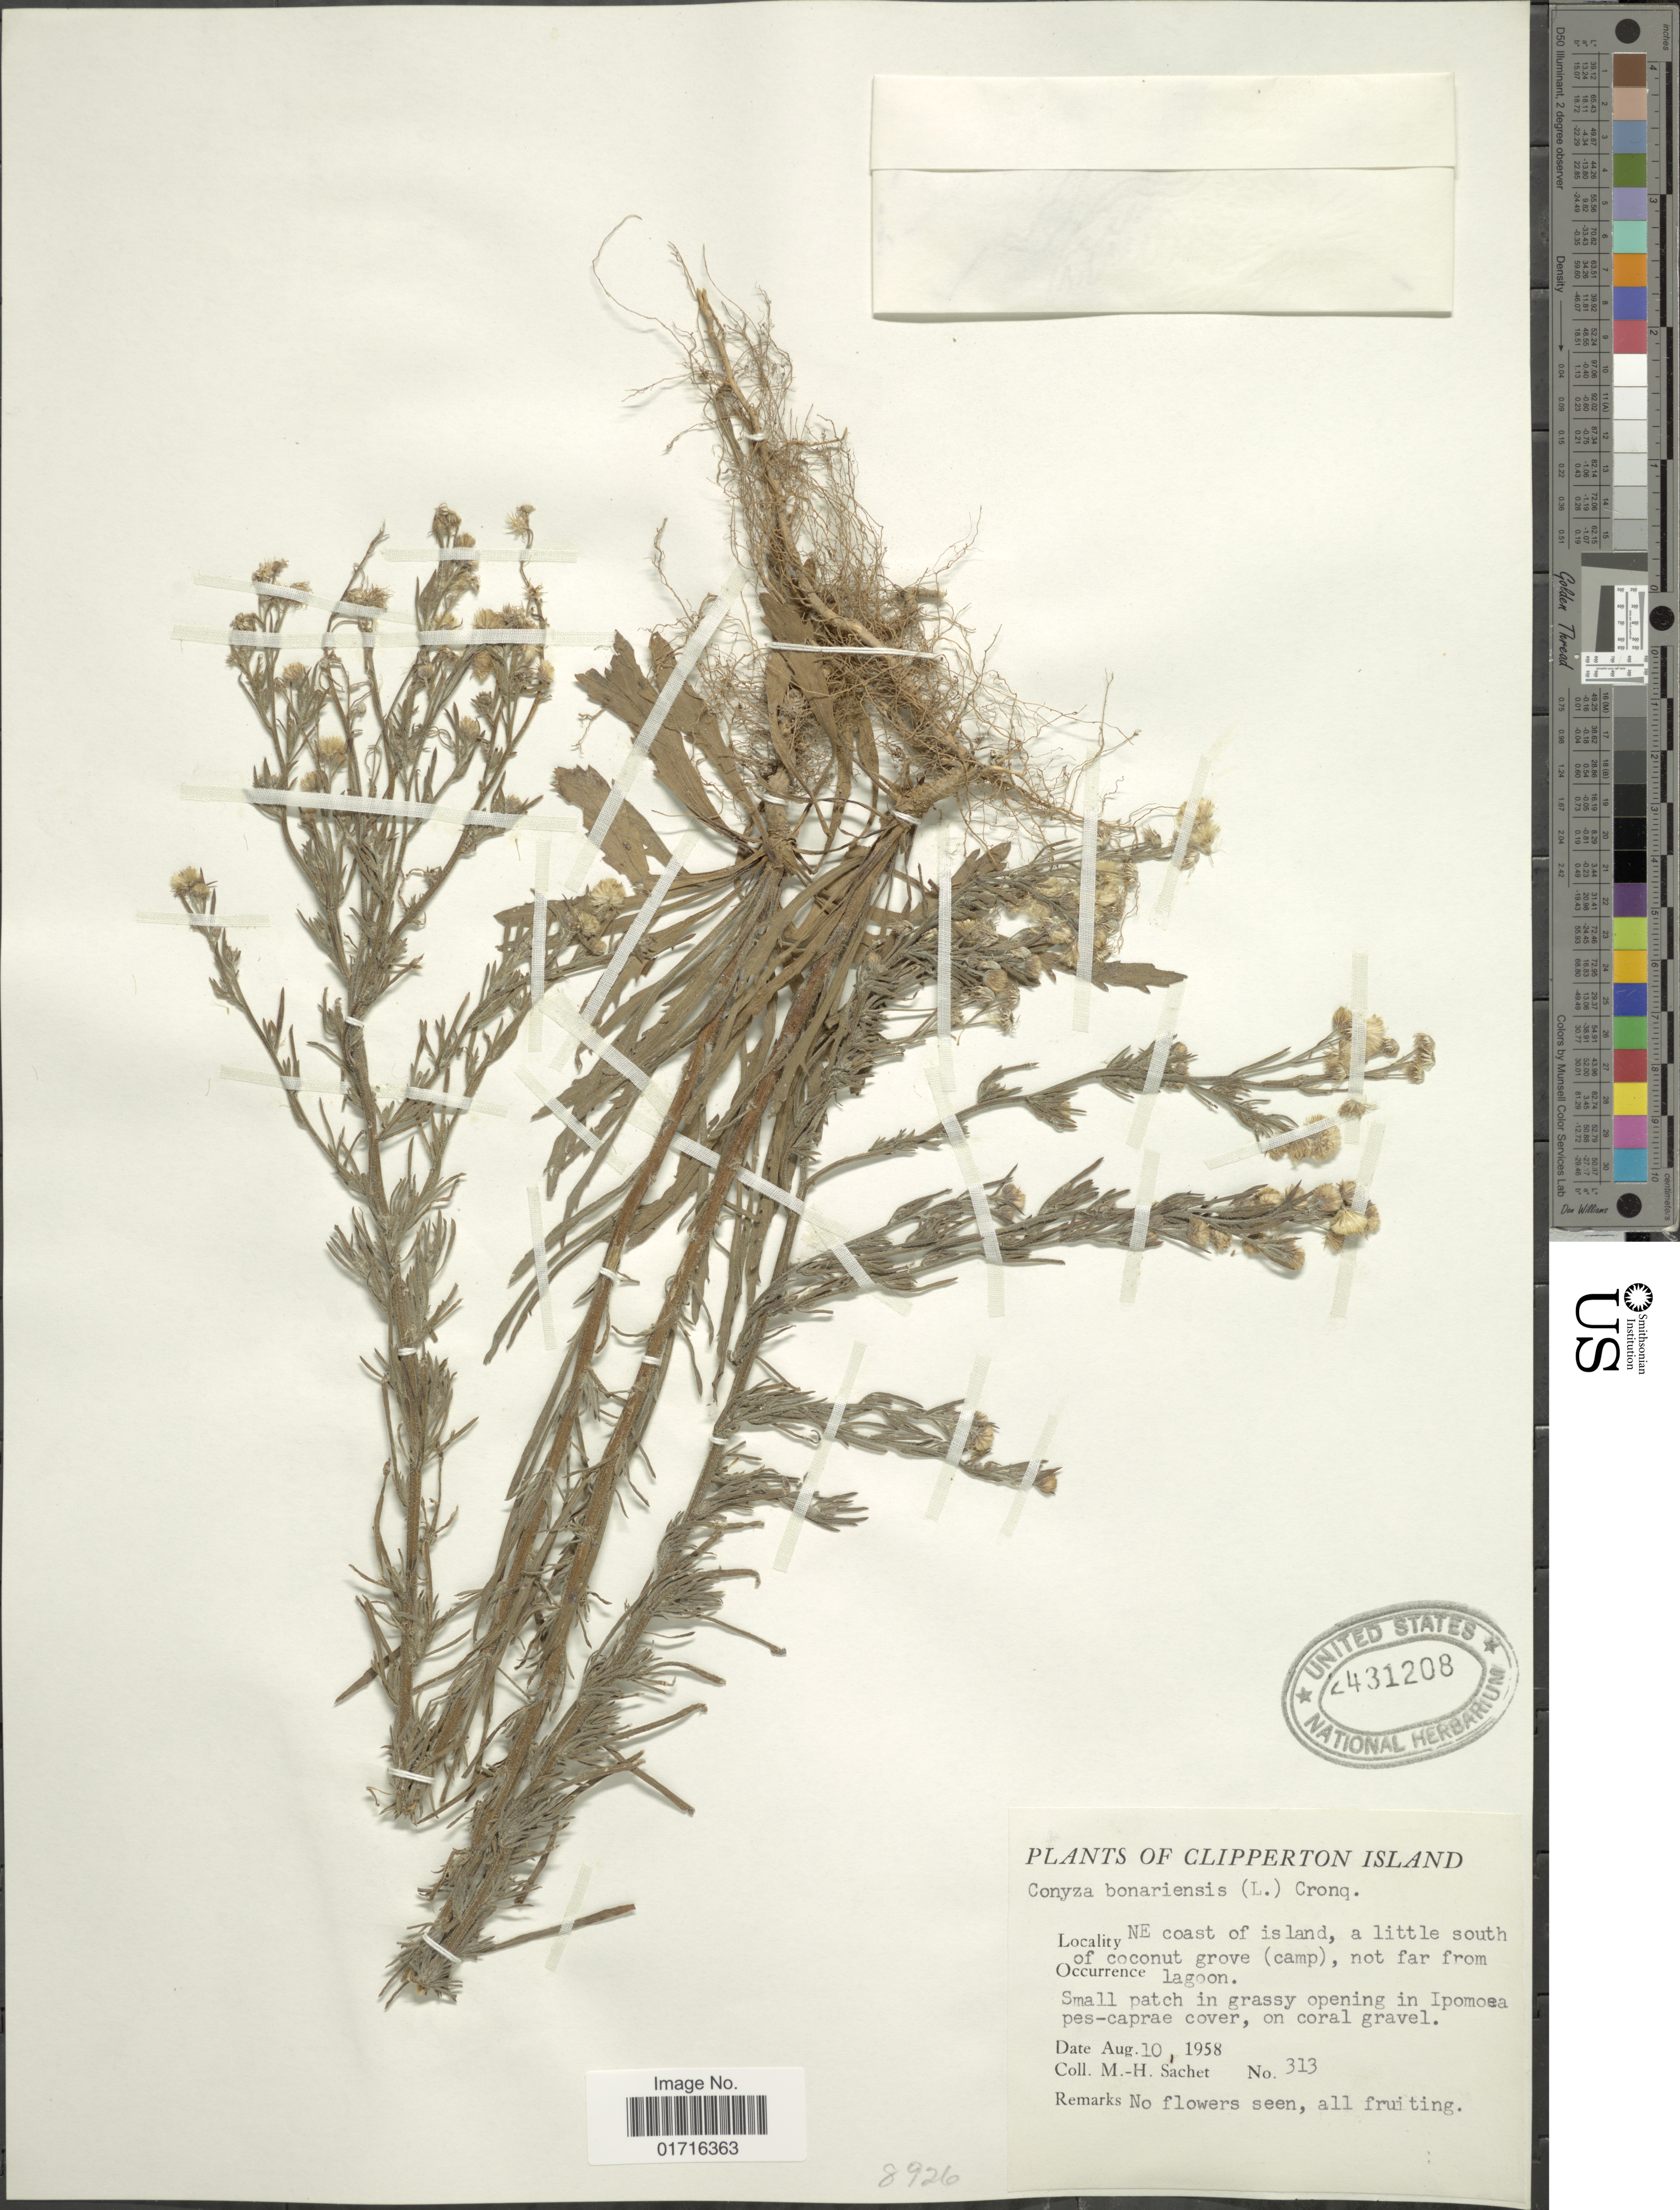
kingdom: Plantae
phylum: Tracheophyta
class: Magnoliopsida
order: Asterales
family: Asteraceae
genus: Conyza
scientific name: Conyza bonariensis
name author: (L.) Cronq.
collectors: M.-H. Sachet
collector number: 313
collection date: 1958-08-10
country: Central Am. Pac. Islands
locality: Clipperton Island, NE coast of island, a little south of coconut grove (camp), not far from lagoon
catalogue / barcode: US 2431208